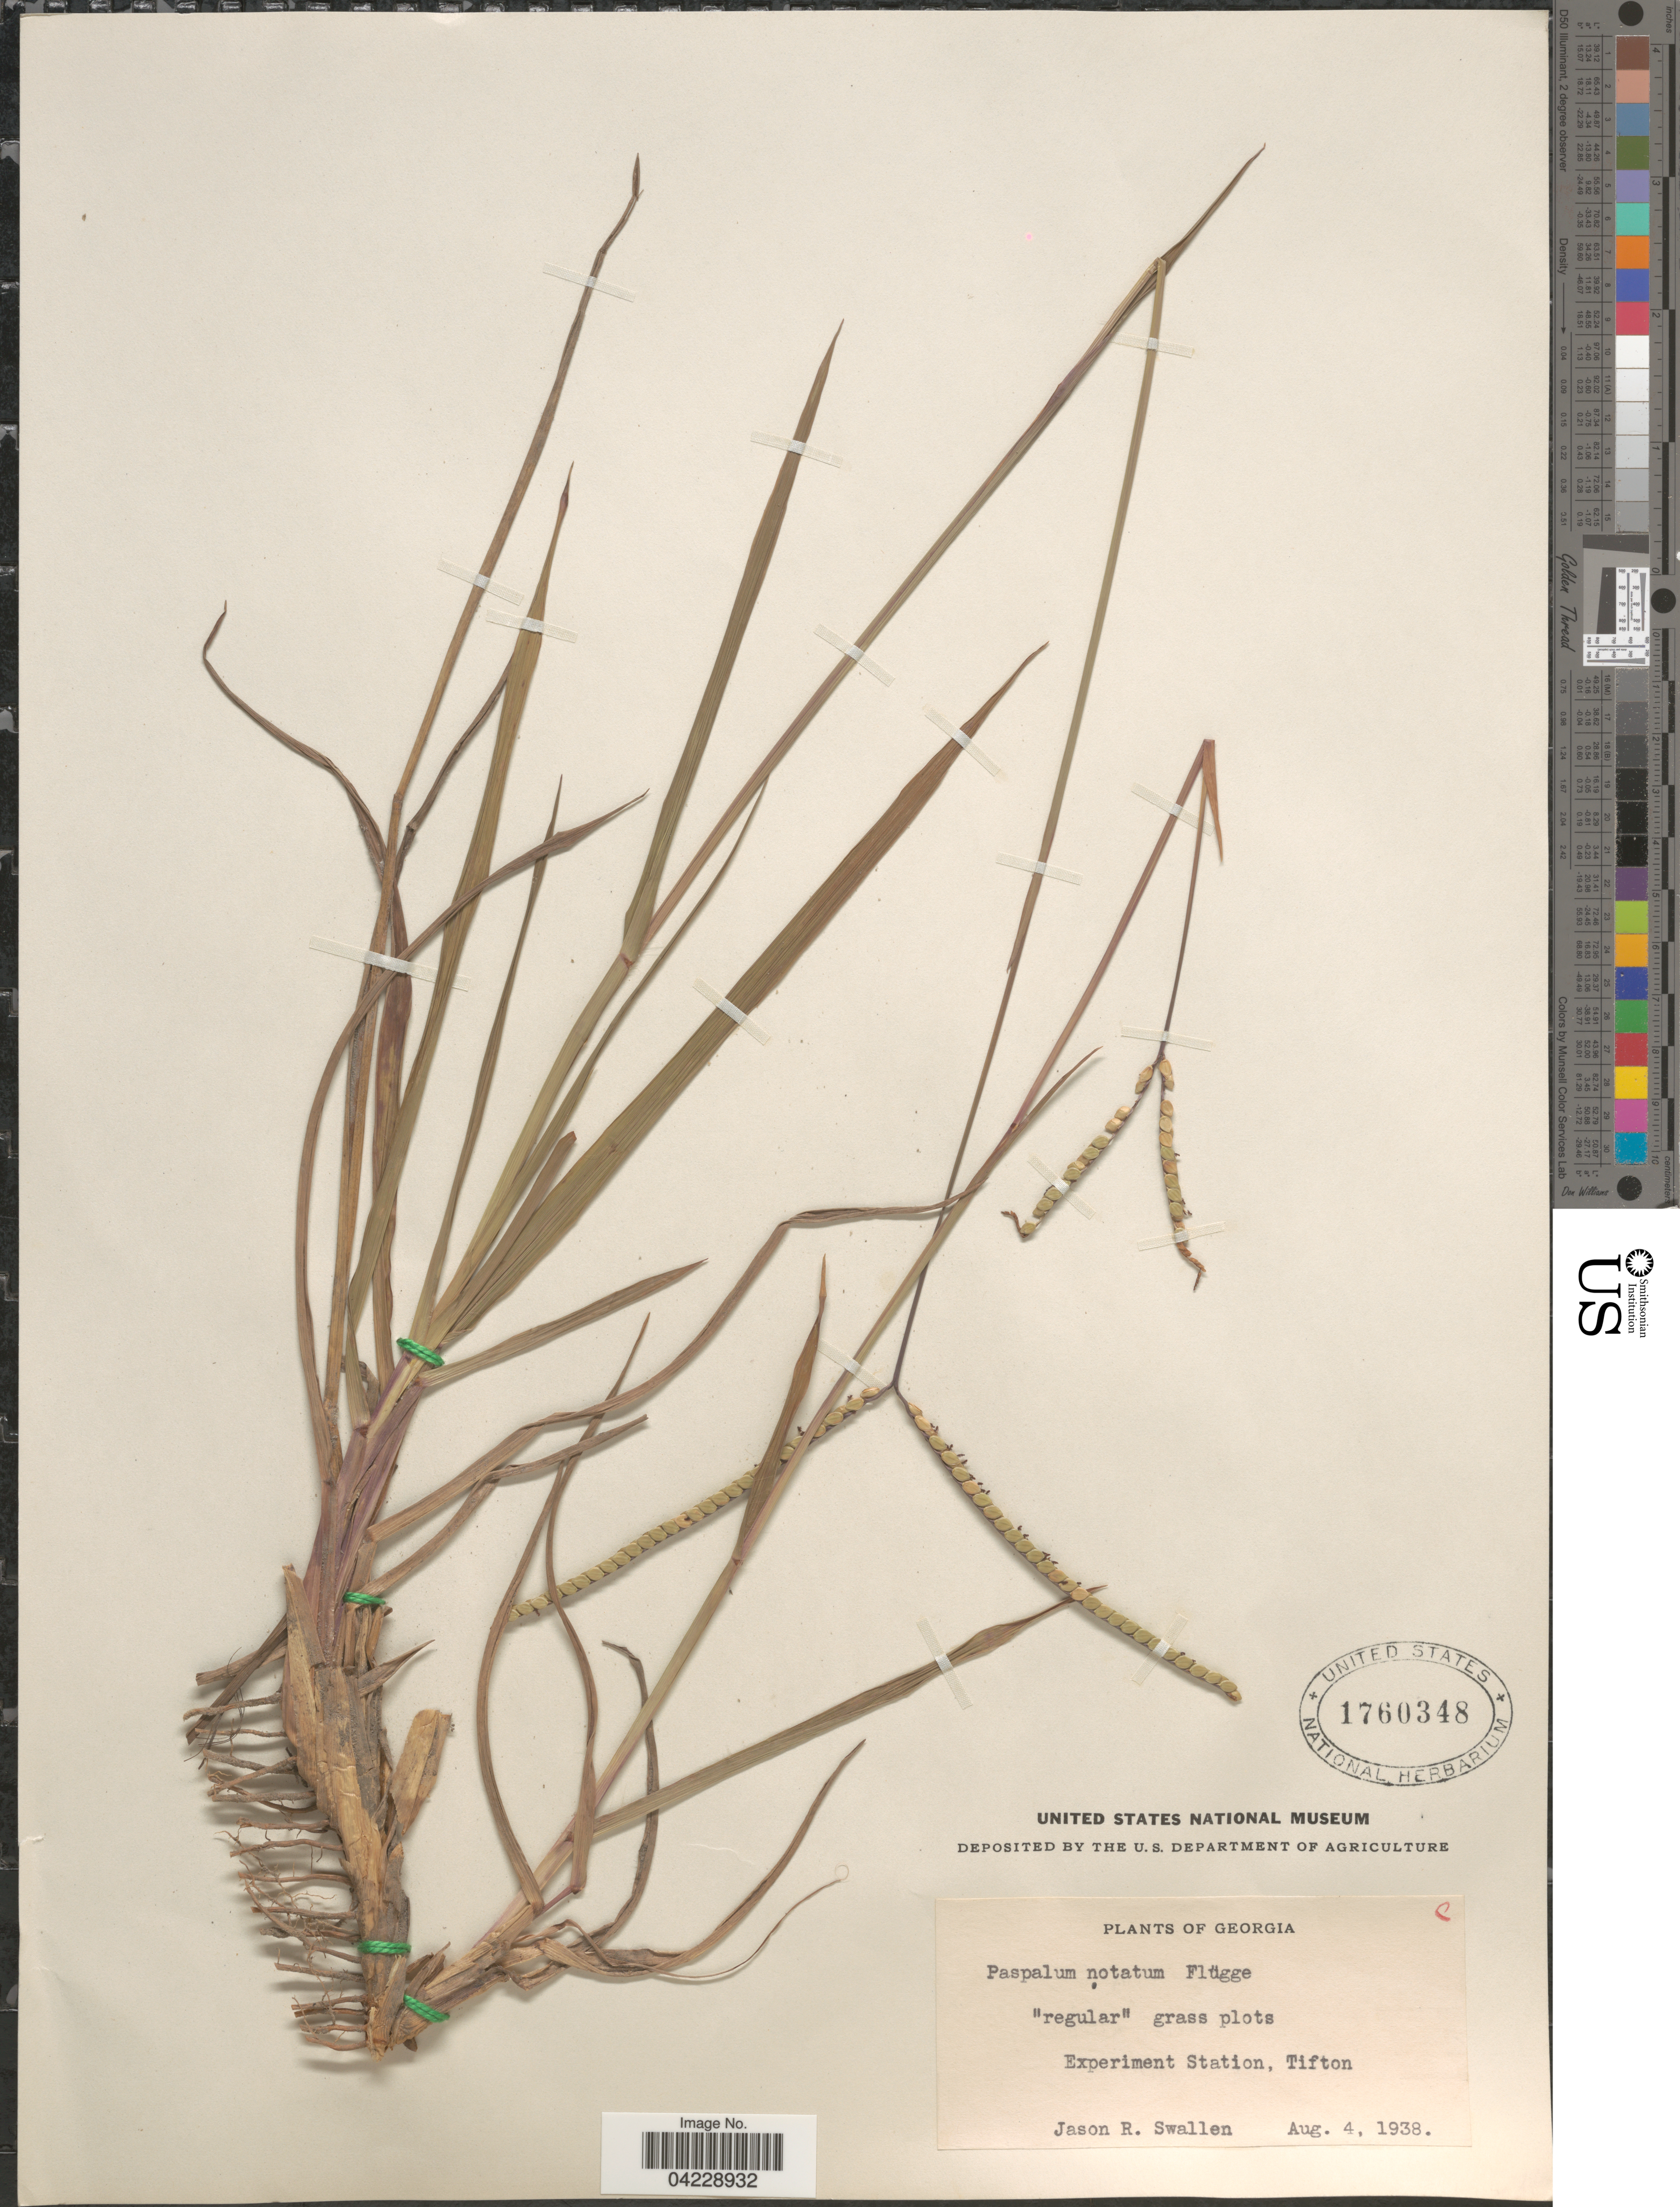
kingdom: Plantae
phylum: Tracheophyta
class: Liliopsida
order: Poales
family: Poaceae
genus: Paspalum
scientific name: Paspalum notatum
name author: Flüggé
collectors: J. R. Swallen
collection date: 1938-08-04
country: United States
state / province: Georgia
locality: Experiment Station, Tifton.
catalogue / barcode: US 1760348